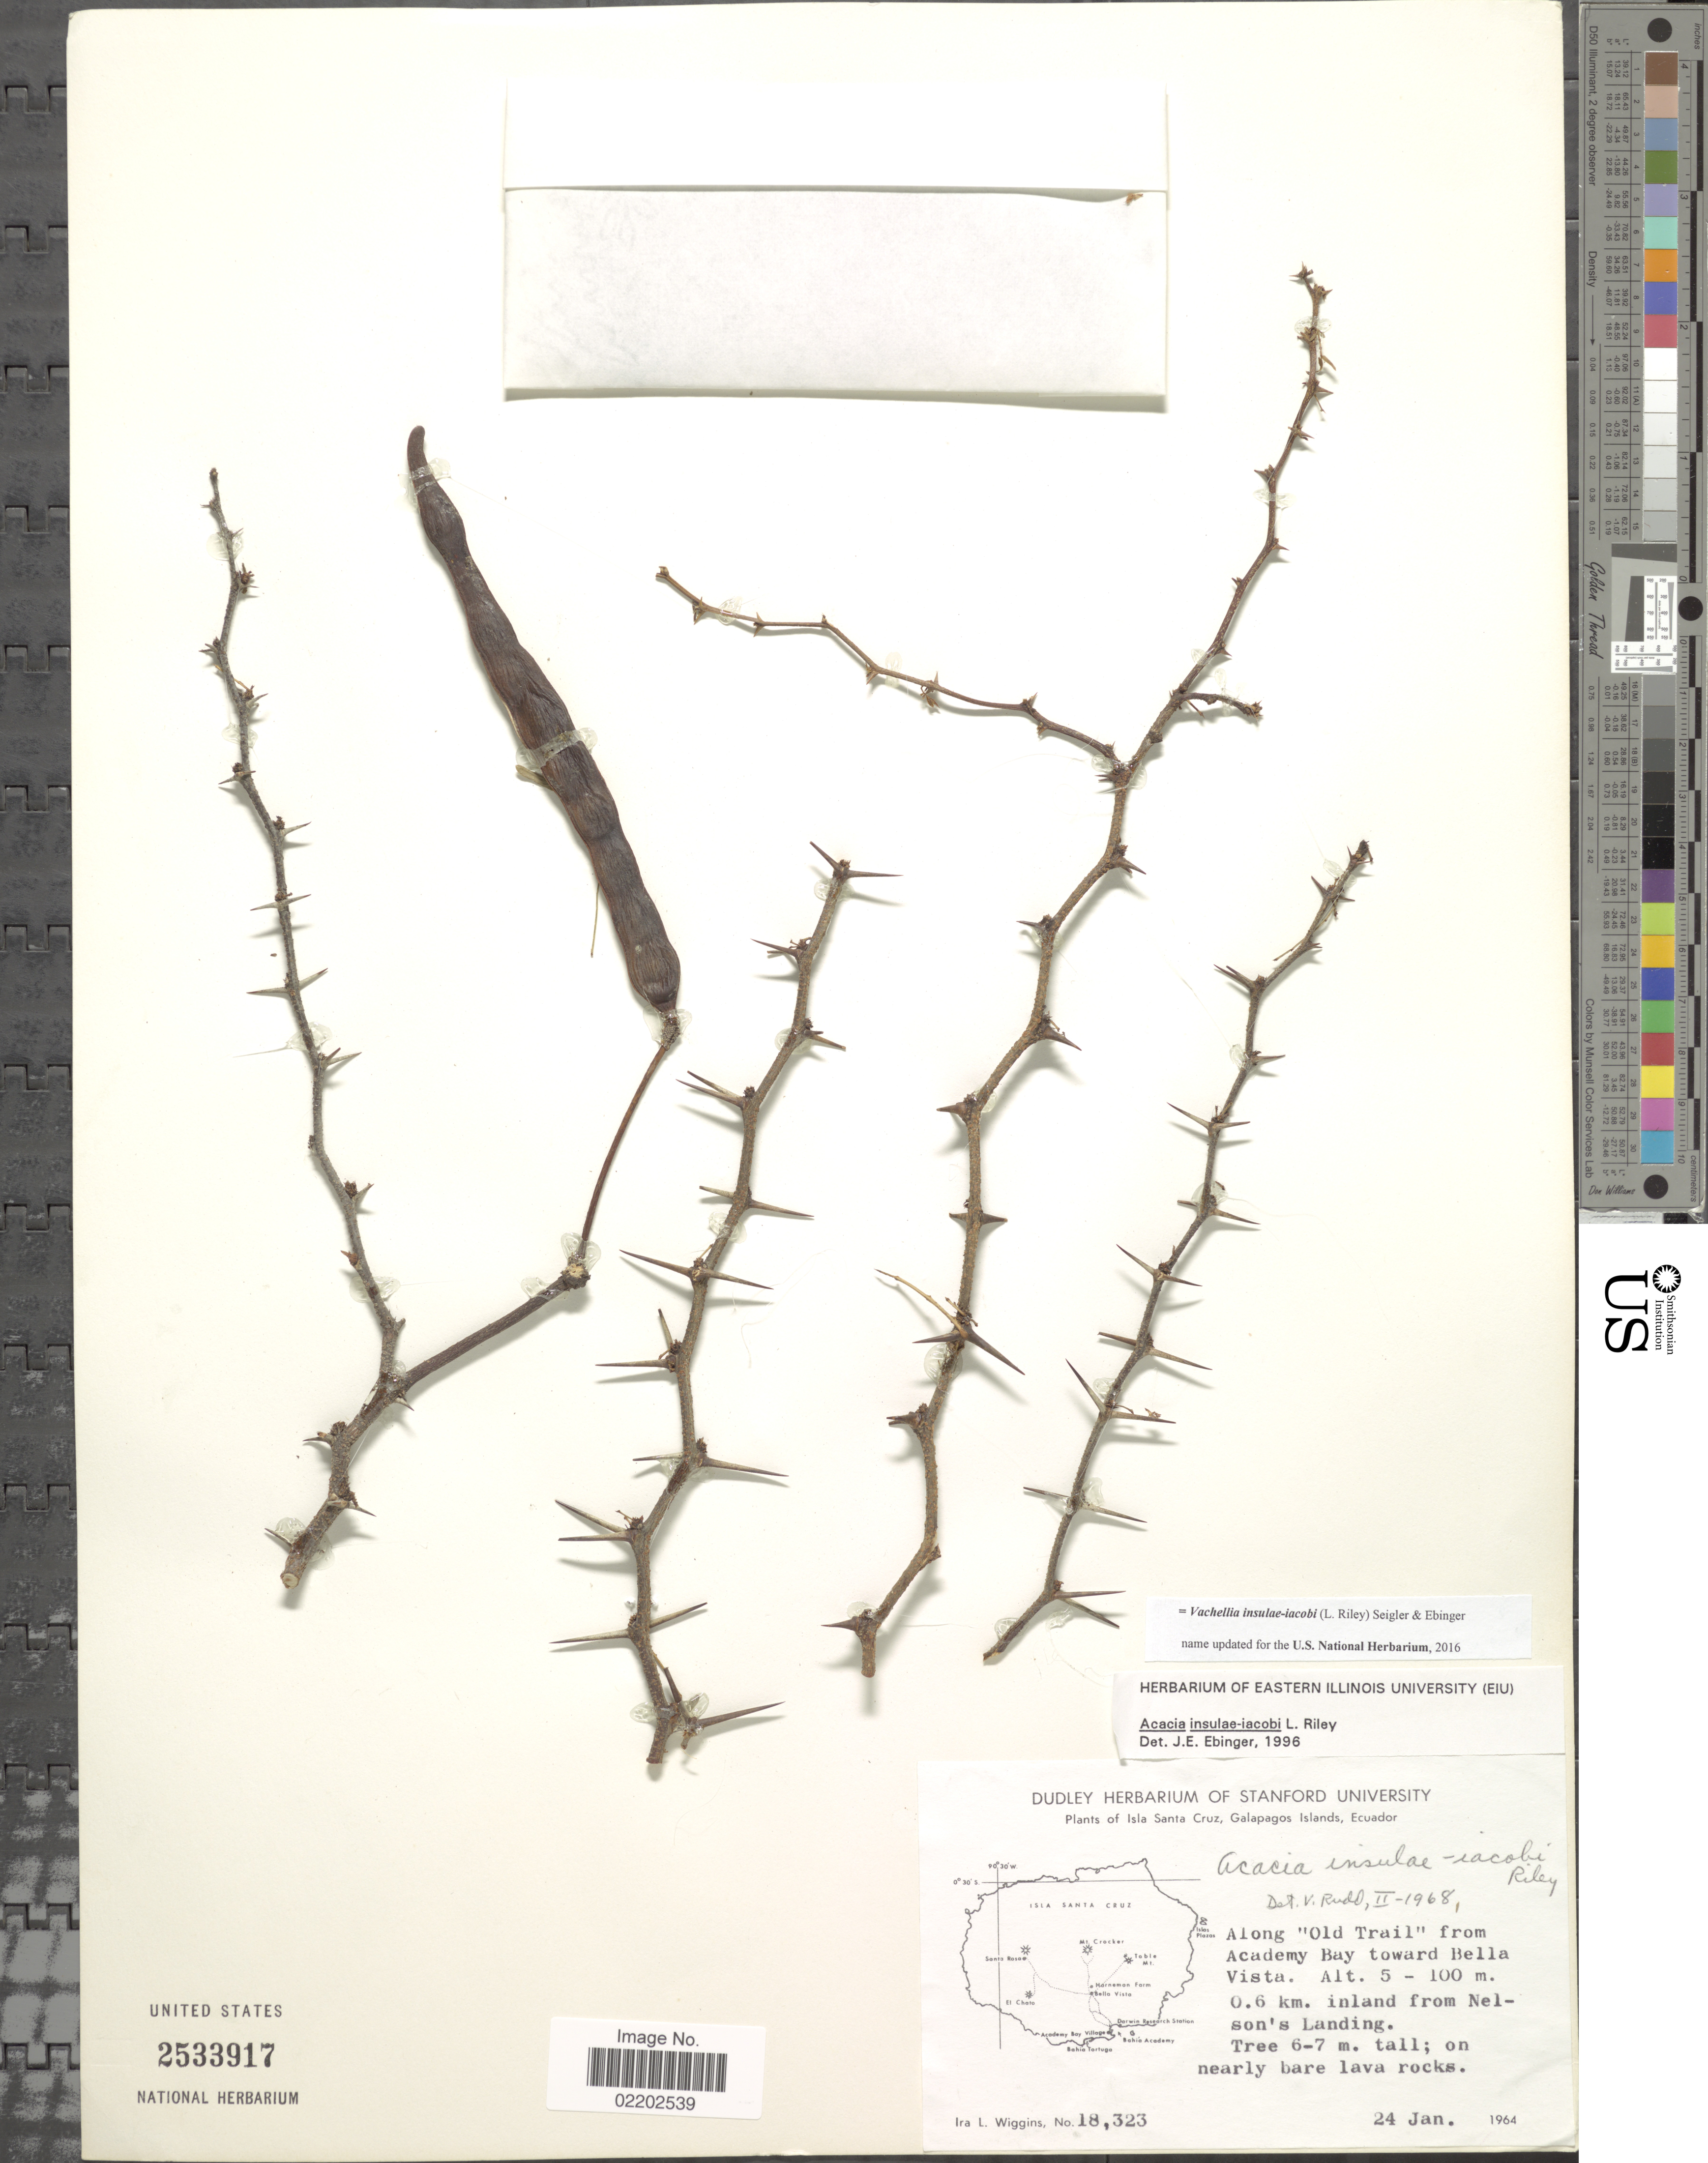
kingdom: Plantae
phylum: Tracheophyta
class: Magnoliopsida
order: Fabales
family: Fabaceae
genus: Vachellia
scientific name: Vachellia insulae-iacobi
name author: (Riley) Seigler & Ebinger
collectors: I. L. Wiggins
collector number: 18323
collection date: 1964-01-24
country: Ecuador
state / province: Colón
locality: Isla Santa Curz, Galapagos Islands, along "Old Trail", from Academy Bay toward Bella Vista, 0.6 km. inland from Nelson's Landing, on nearly bare lava rocks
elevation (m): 5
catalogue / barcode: US 2533917